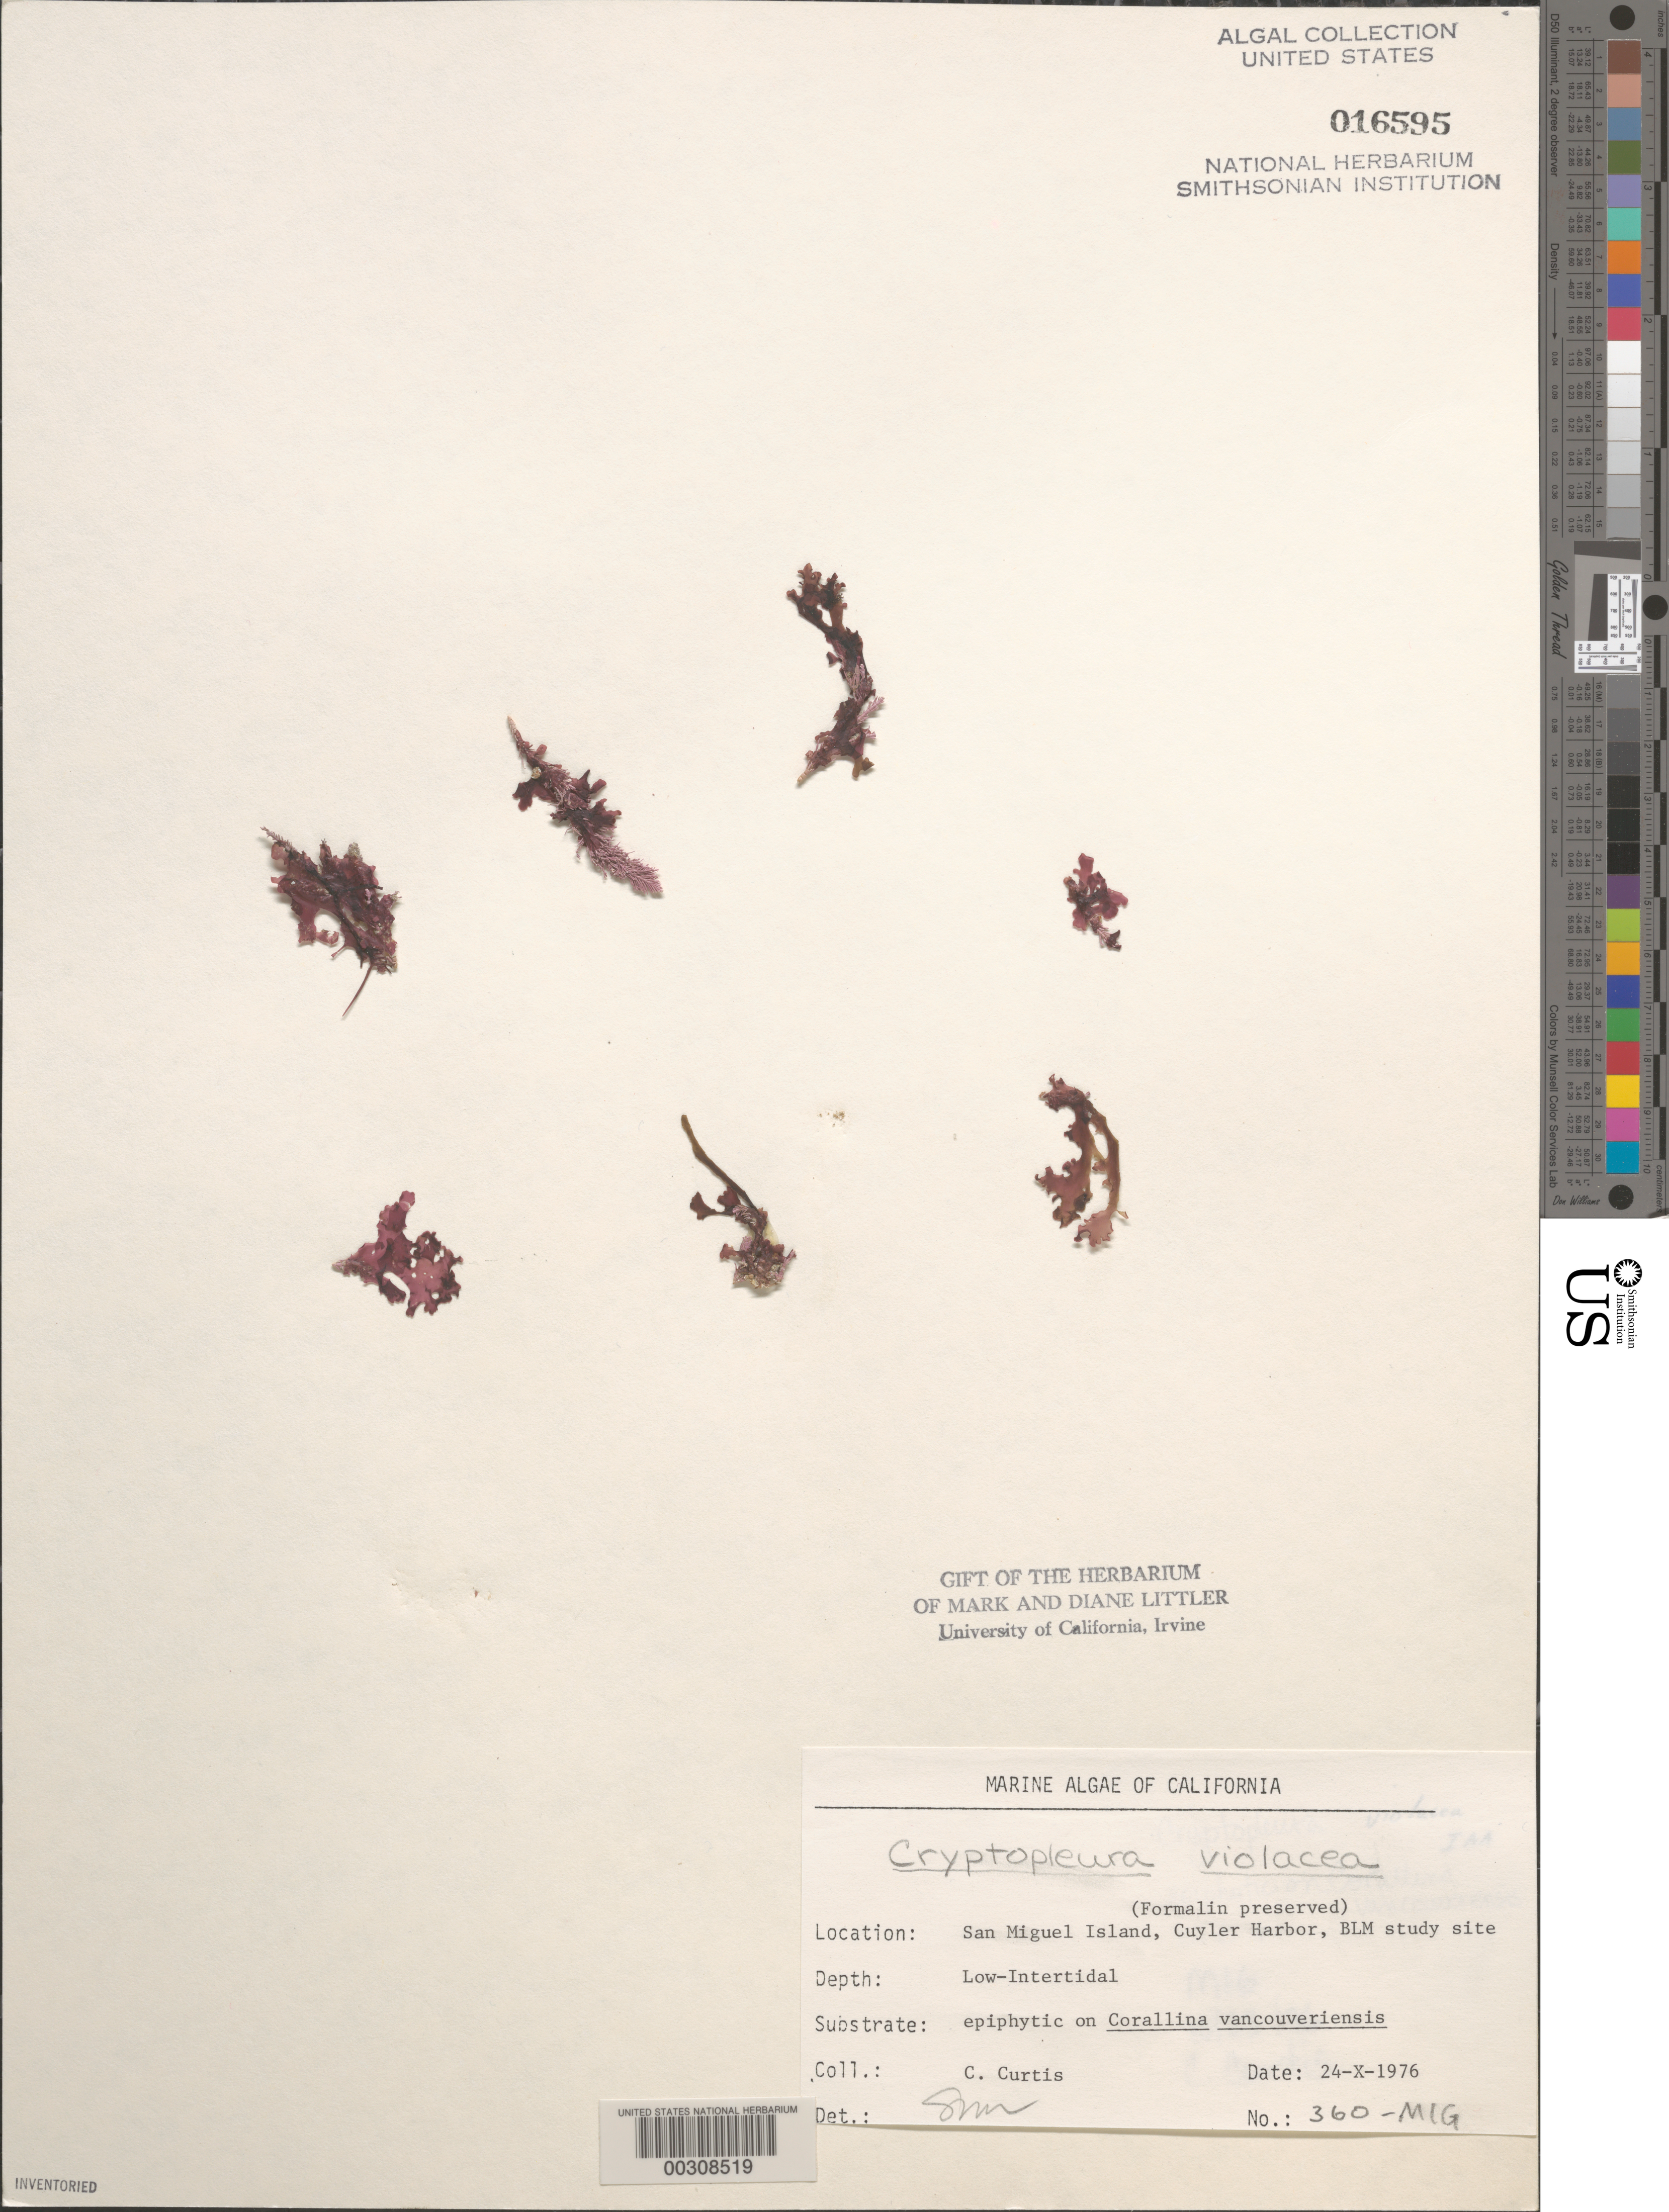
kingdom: Plantae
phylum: Rhodophyta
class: Florideophyceae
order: Ceramiales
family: Delesseriaceae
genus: Cryptopleura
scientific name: Cryptopleura violacea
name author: (J. Ag.) Kylin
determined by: Murray, S. N.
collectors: C. Curtis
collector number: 360-mig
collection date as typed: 24 Oct 1976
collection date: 1976-10-24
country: United States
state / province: California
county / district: Santa Barbara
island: San Miguel Island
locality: Cuyler Harbor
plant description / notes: BLM-SOCALBIGHT Rocky Intertidal Survey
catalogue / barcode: US 16595